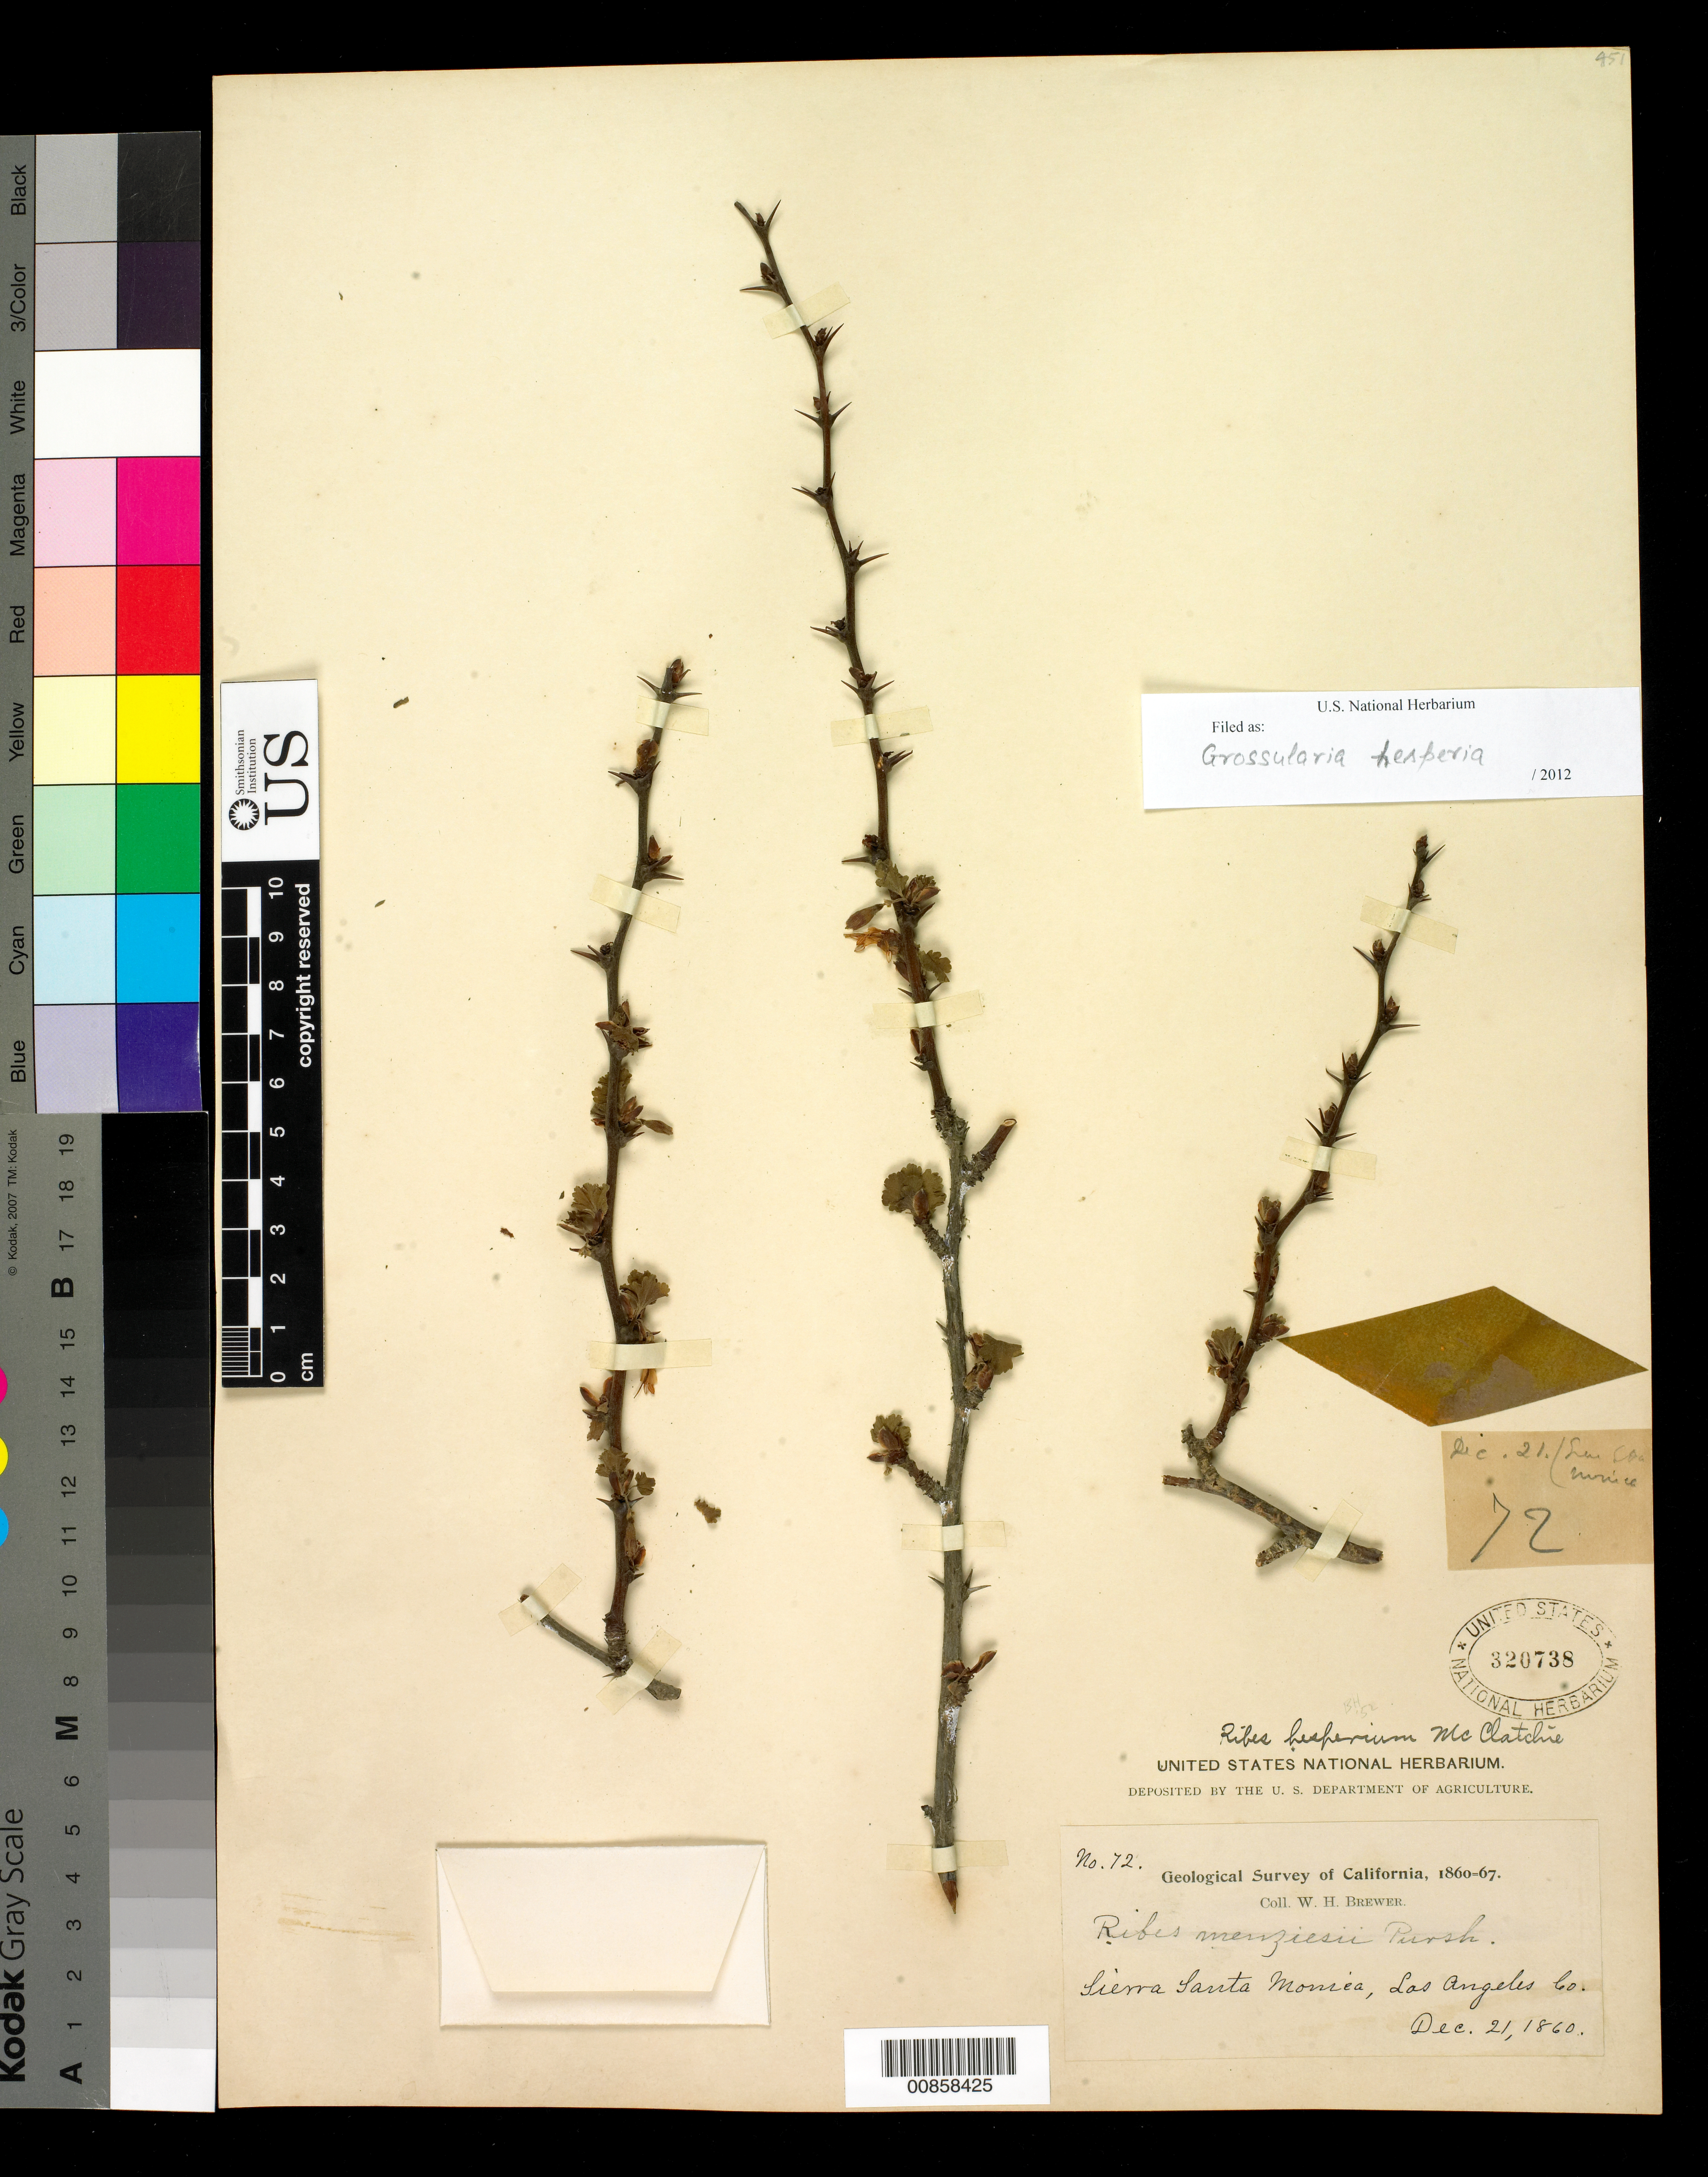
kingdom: Plantae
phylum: Tracheophyta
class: Magnoliopsida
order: Saxifragales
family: Grossulariaceae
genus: Ribes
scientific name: Ribes californicum var. hesperium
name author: (McClatchie) Jeps.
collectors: W. H. Brewer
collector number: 72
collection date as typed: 21 Dec 1860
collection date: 1860-12-21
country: United States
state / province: California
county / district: Los Angeles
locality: Sierra Santa Monica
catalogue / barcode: US 320738